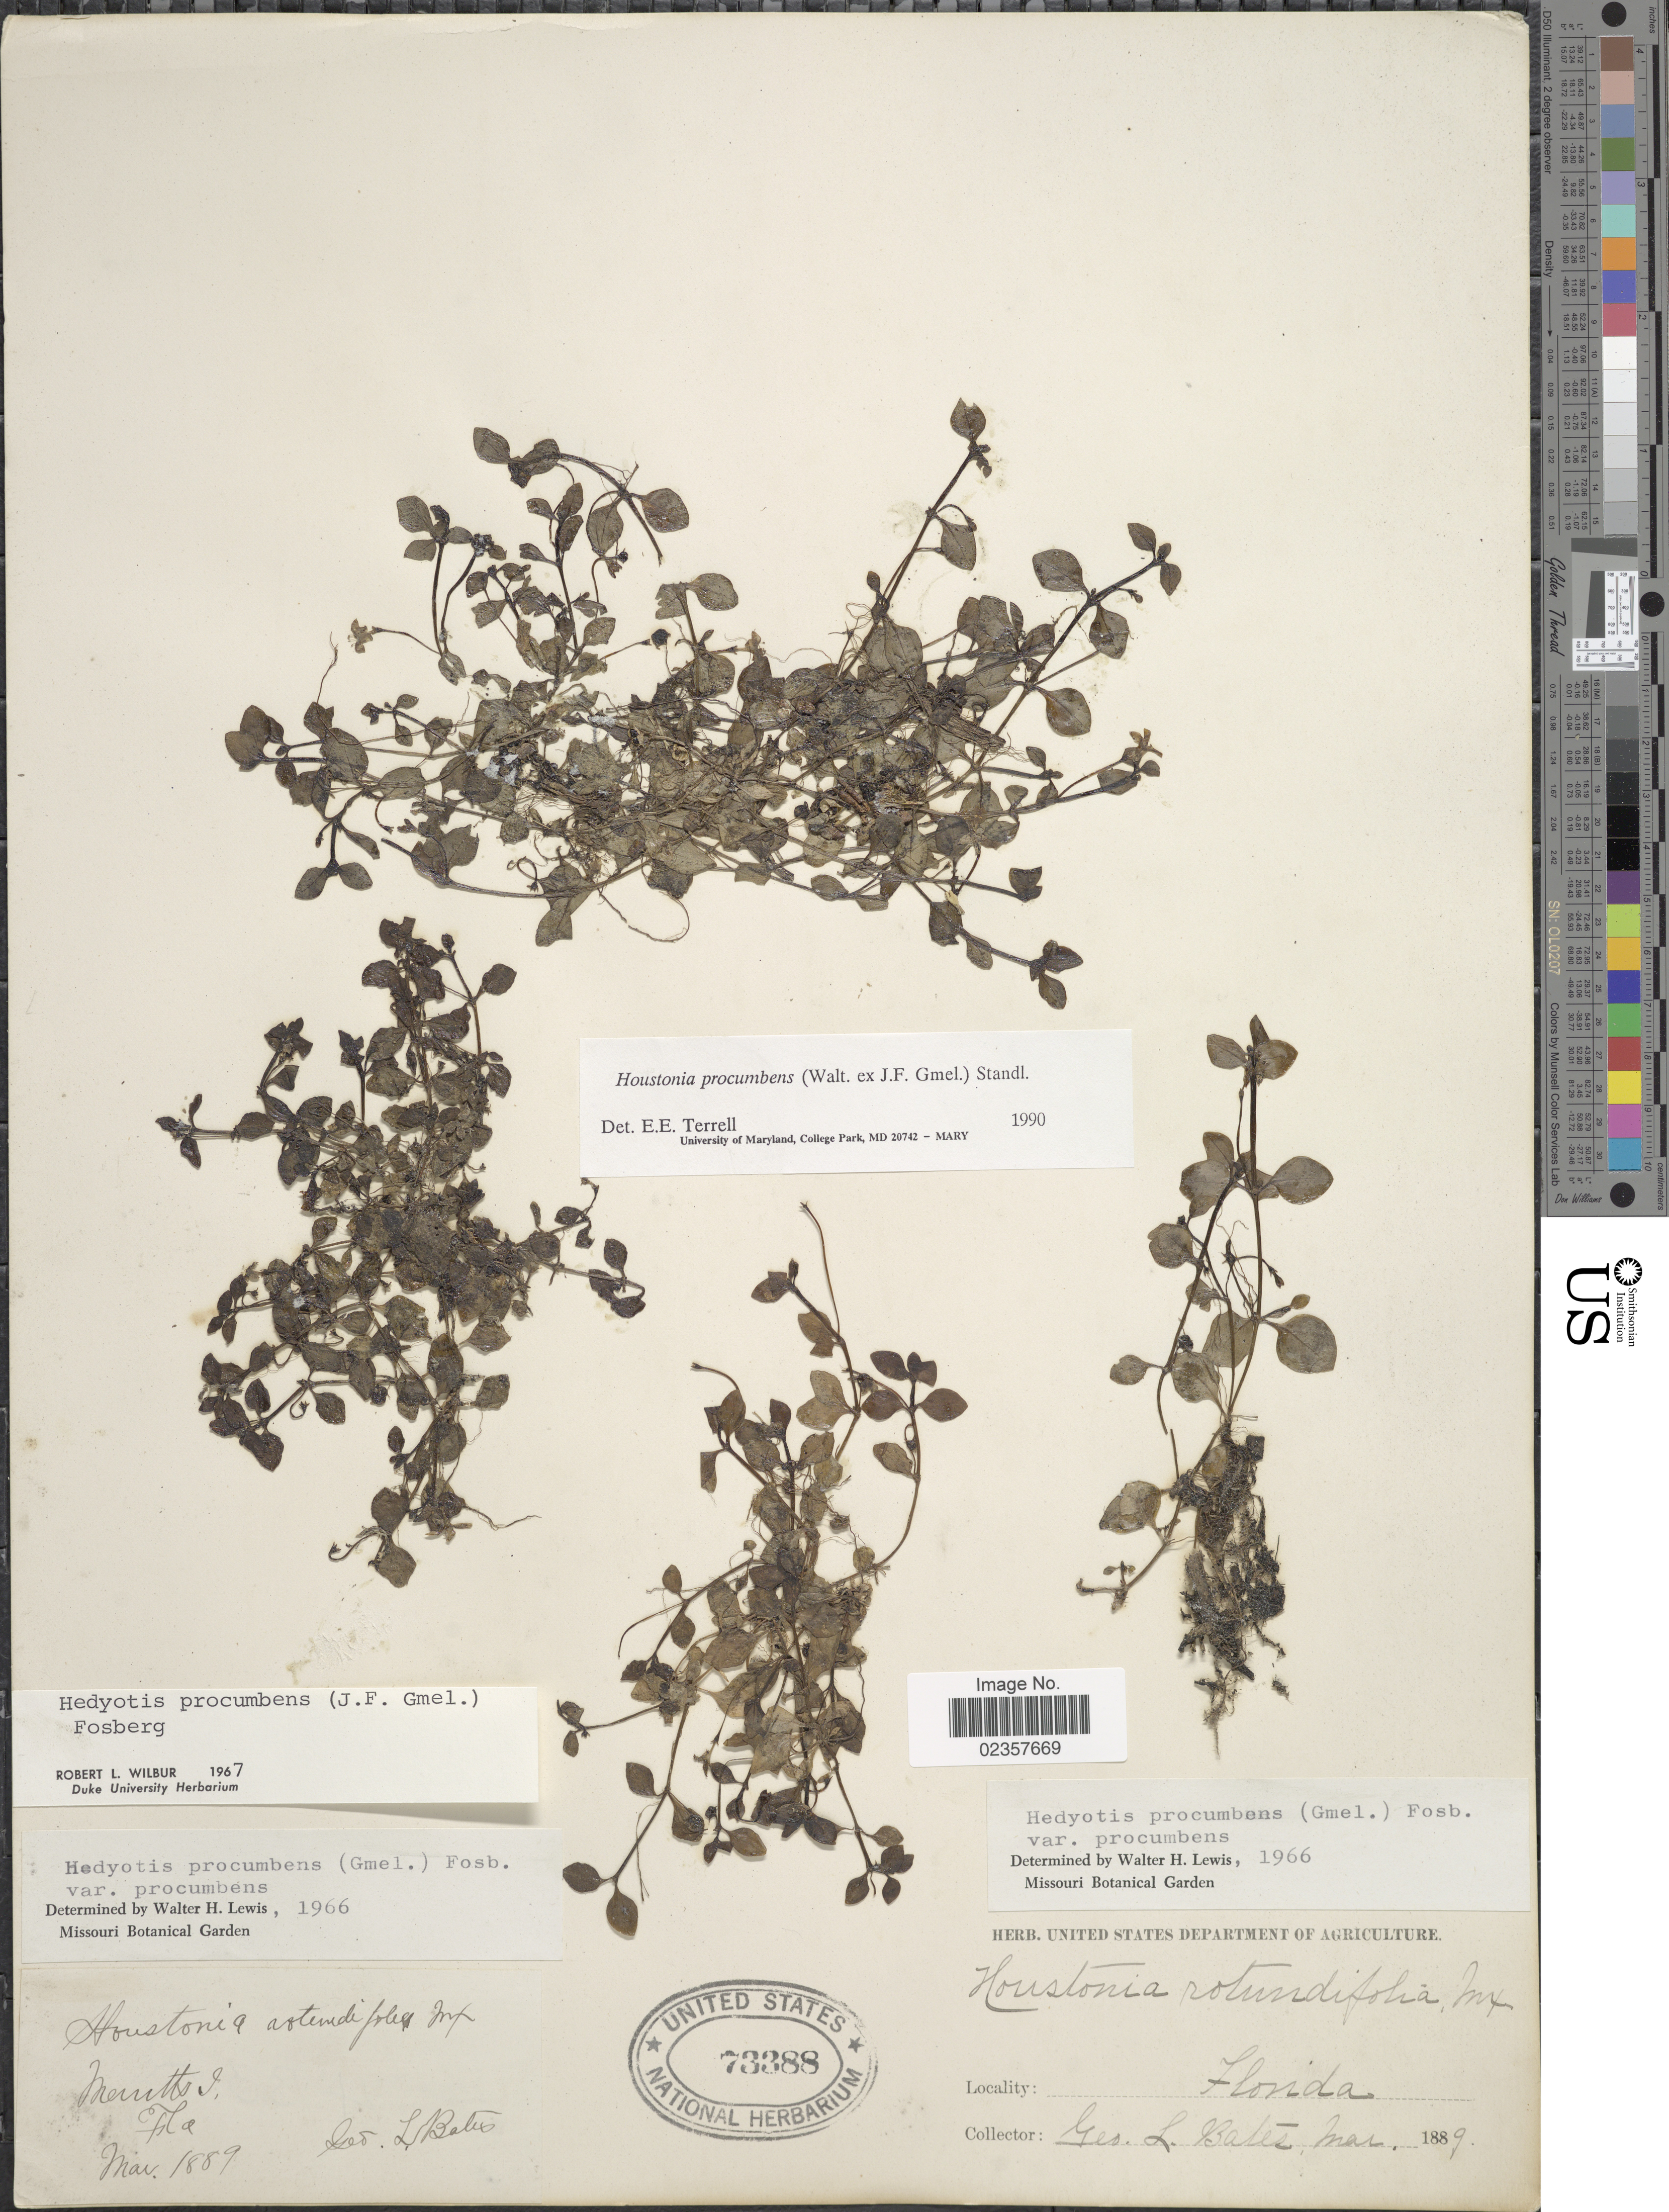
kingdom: Plantae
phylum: Tracheophyta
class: Magnoliopsida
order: Gentianales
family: Rubiaceae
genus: Houstonia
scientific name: Houstonia procumbens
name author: (Walter ex J.F. Gmel.) Standl.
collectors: G. Bates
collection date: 1889-05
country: United States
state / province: Florida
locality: Florida, Merritts I. Fla.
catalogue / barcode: US 73388